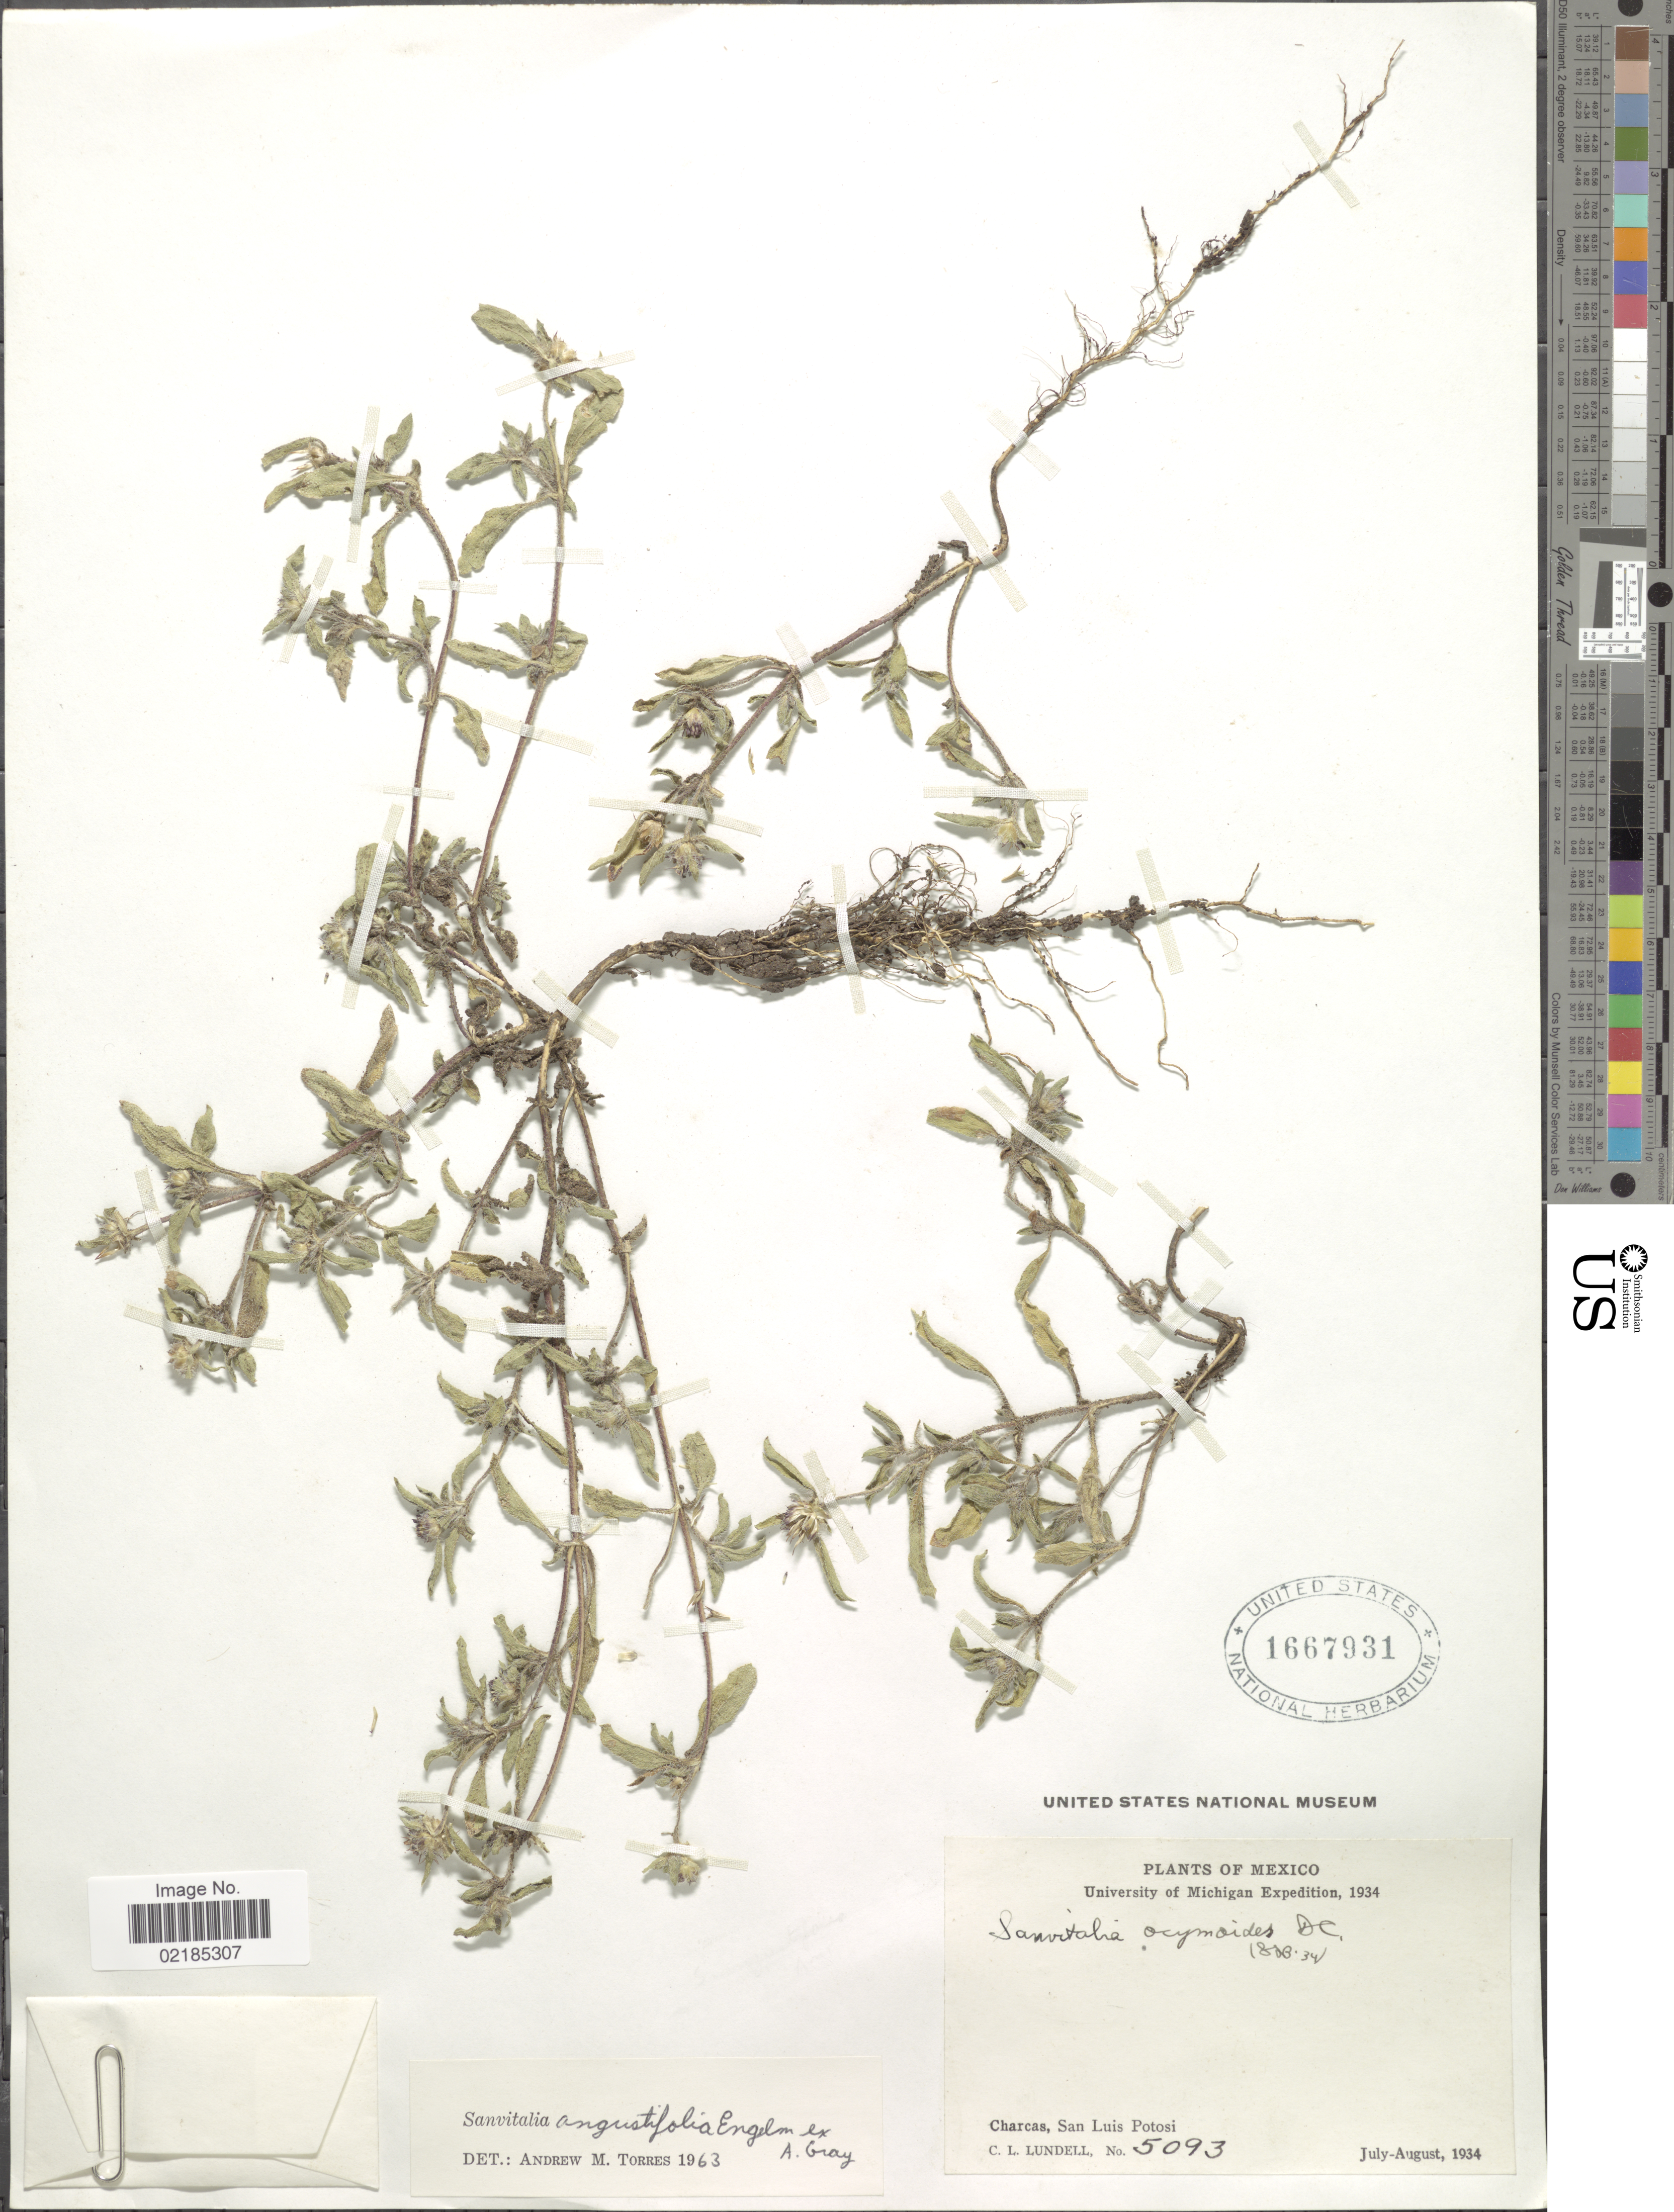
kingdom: Plantae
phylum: Tracheophyta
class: Magnoliopsida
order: Asterales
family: Asteraceae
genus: Sanvitalia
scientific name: Sanvitalia angustifolia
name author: Engelm. ex A. Gray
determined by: Skibicki, Samuel V.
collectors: C. L. Lundell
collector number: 5093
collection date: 1934-07/1934-08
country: Mexico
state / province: San Luis Potosí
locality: Charcas, San Luis Potosi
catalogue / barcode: US 1667931